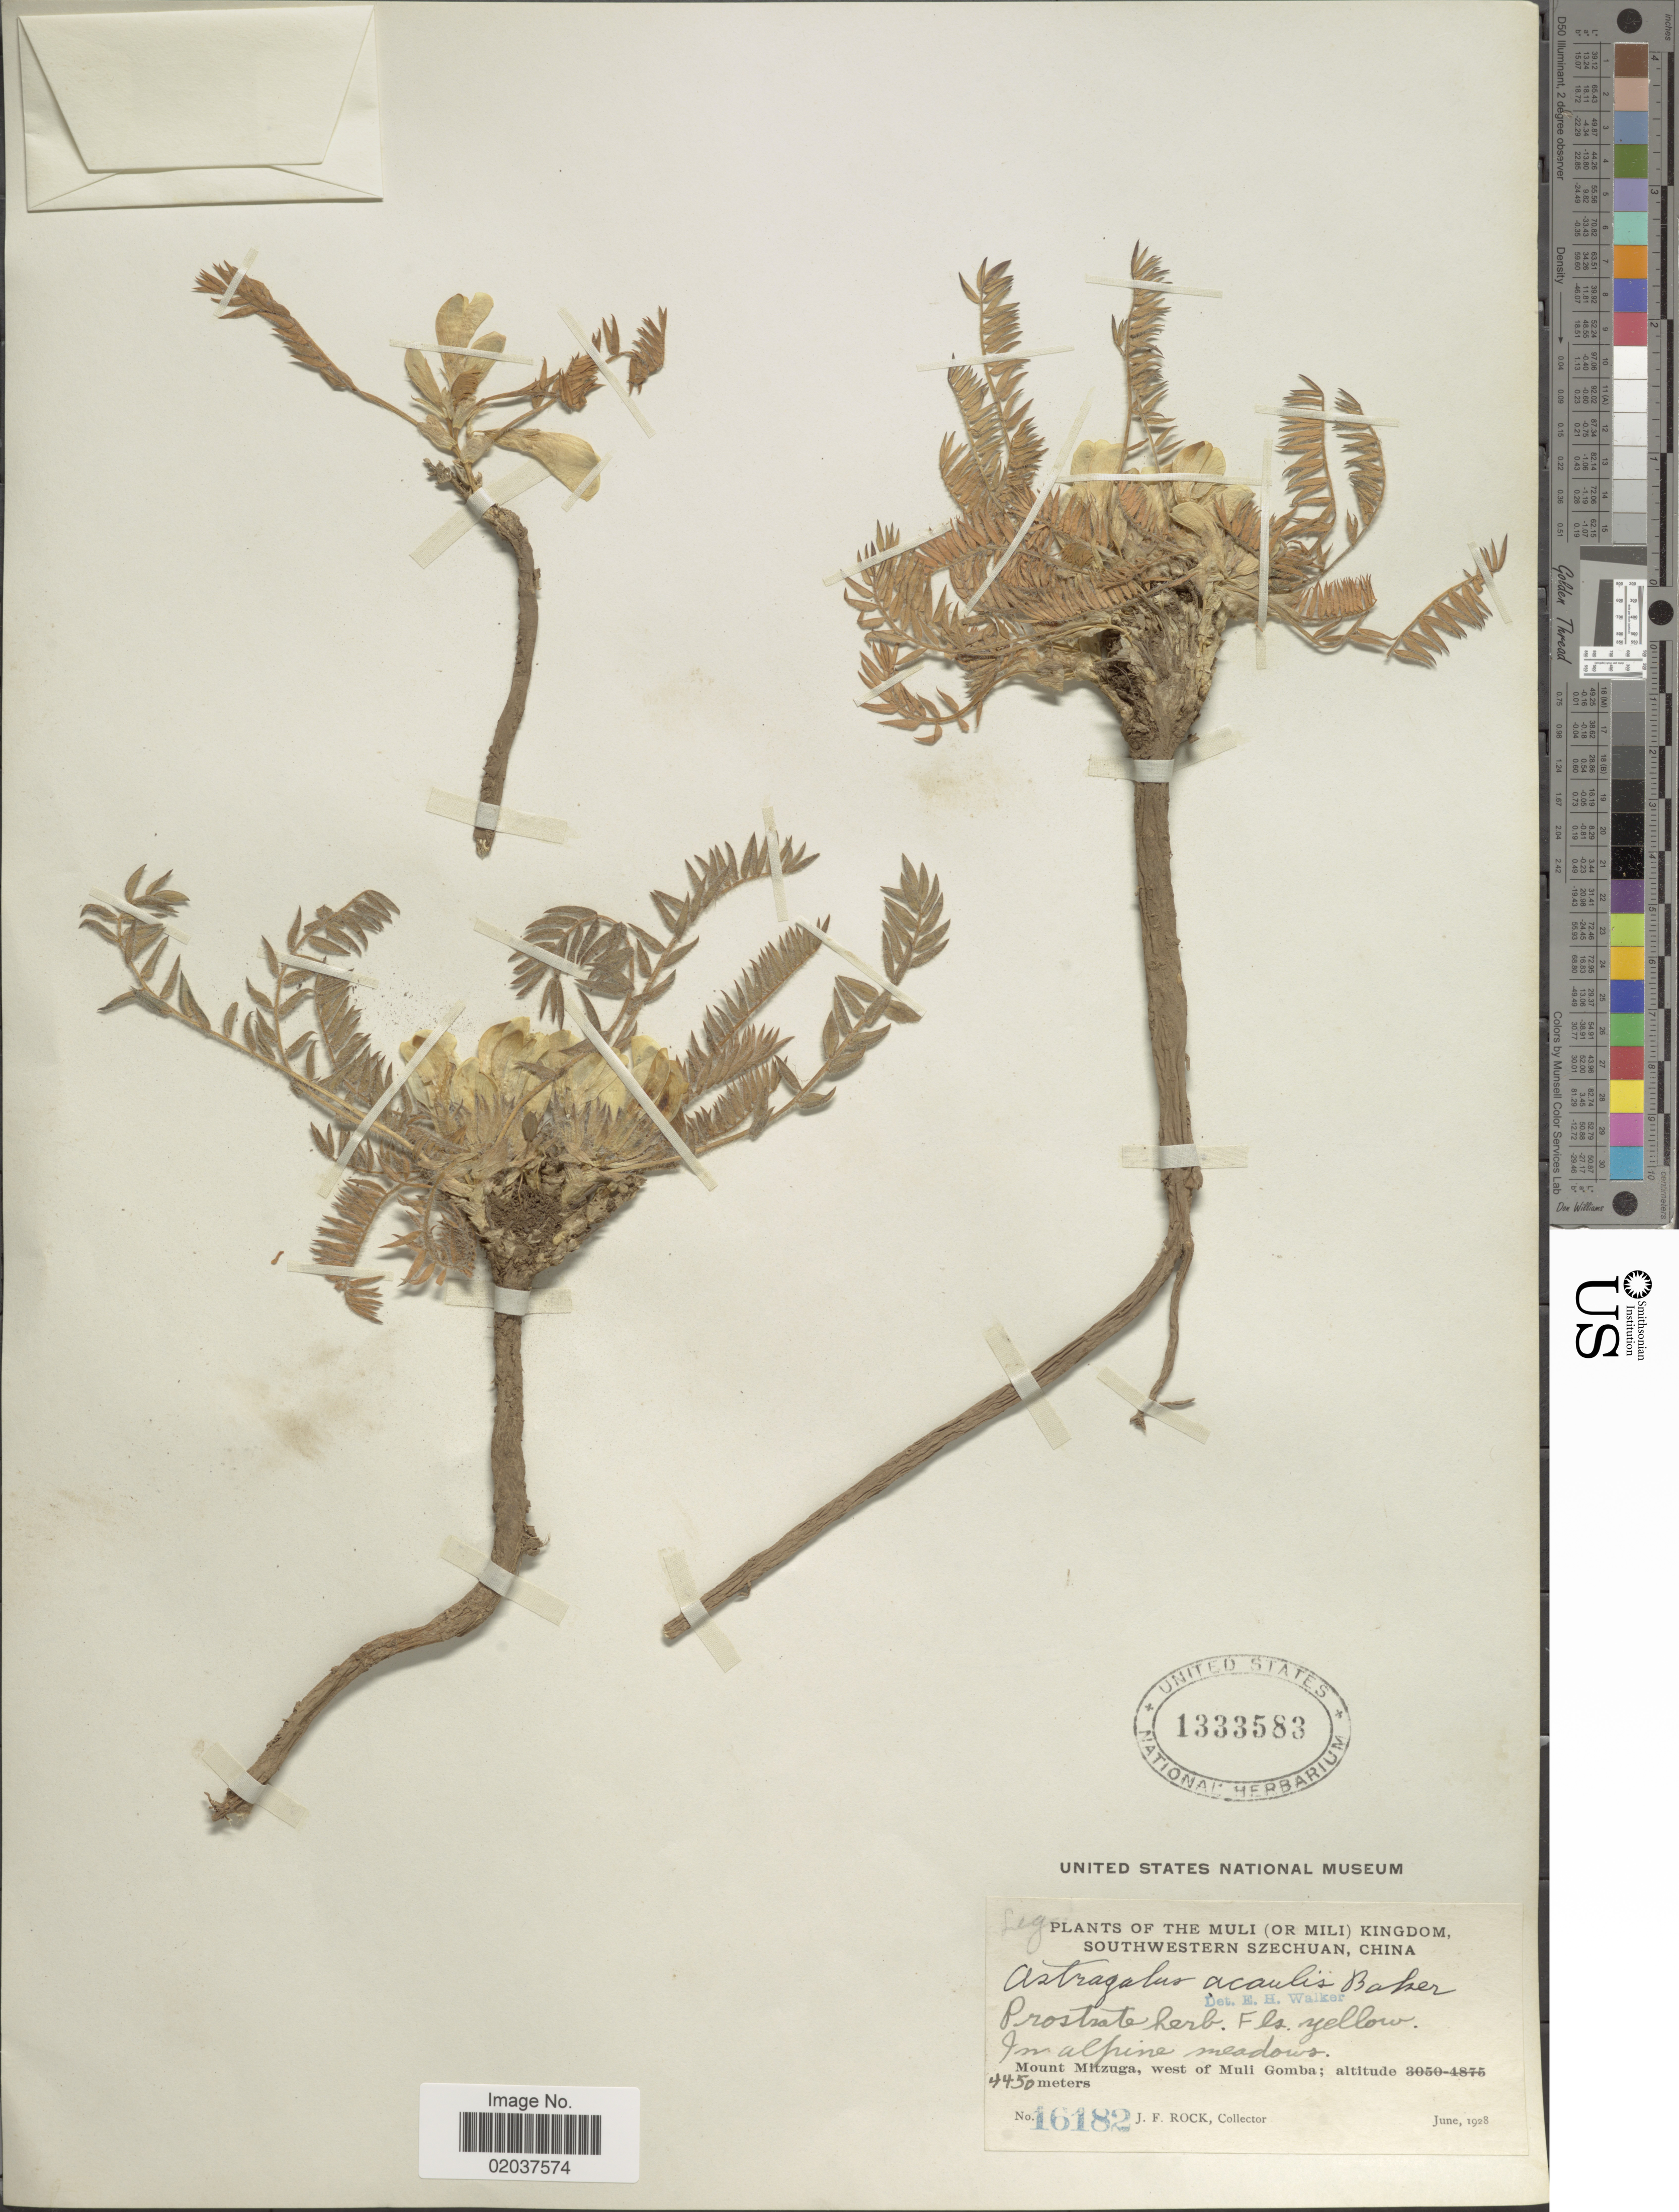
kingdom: Plantae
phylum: Tracheophyta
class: Magnoliopsida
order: Fabales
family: Fabaceae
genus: Astragalus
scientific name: Astragalus acaulis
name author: Baker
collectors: J. Rock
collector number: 16182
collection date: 1928-06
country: China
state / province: Sichuan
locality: The muli (or Mili) Kingdom, Southwestern Szechuan, Mount Mitzuga, west of Muli Gomba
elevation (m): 4450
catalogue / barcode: US 1333583